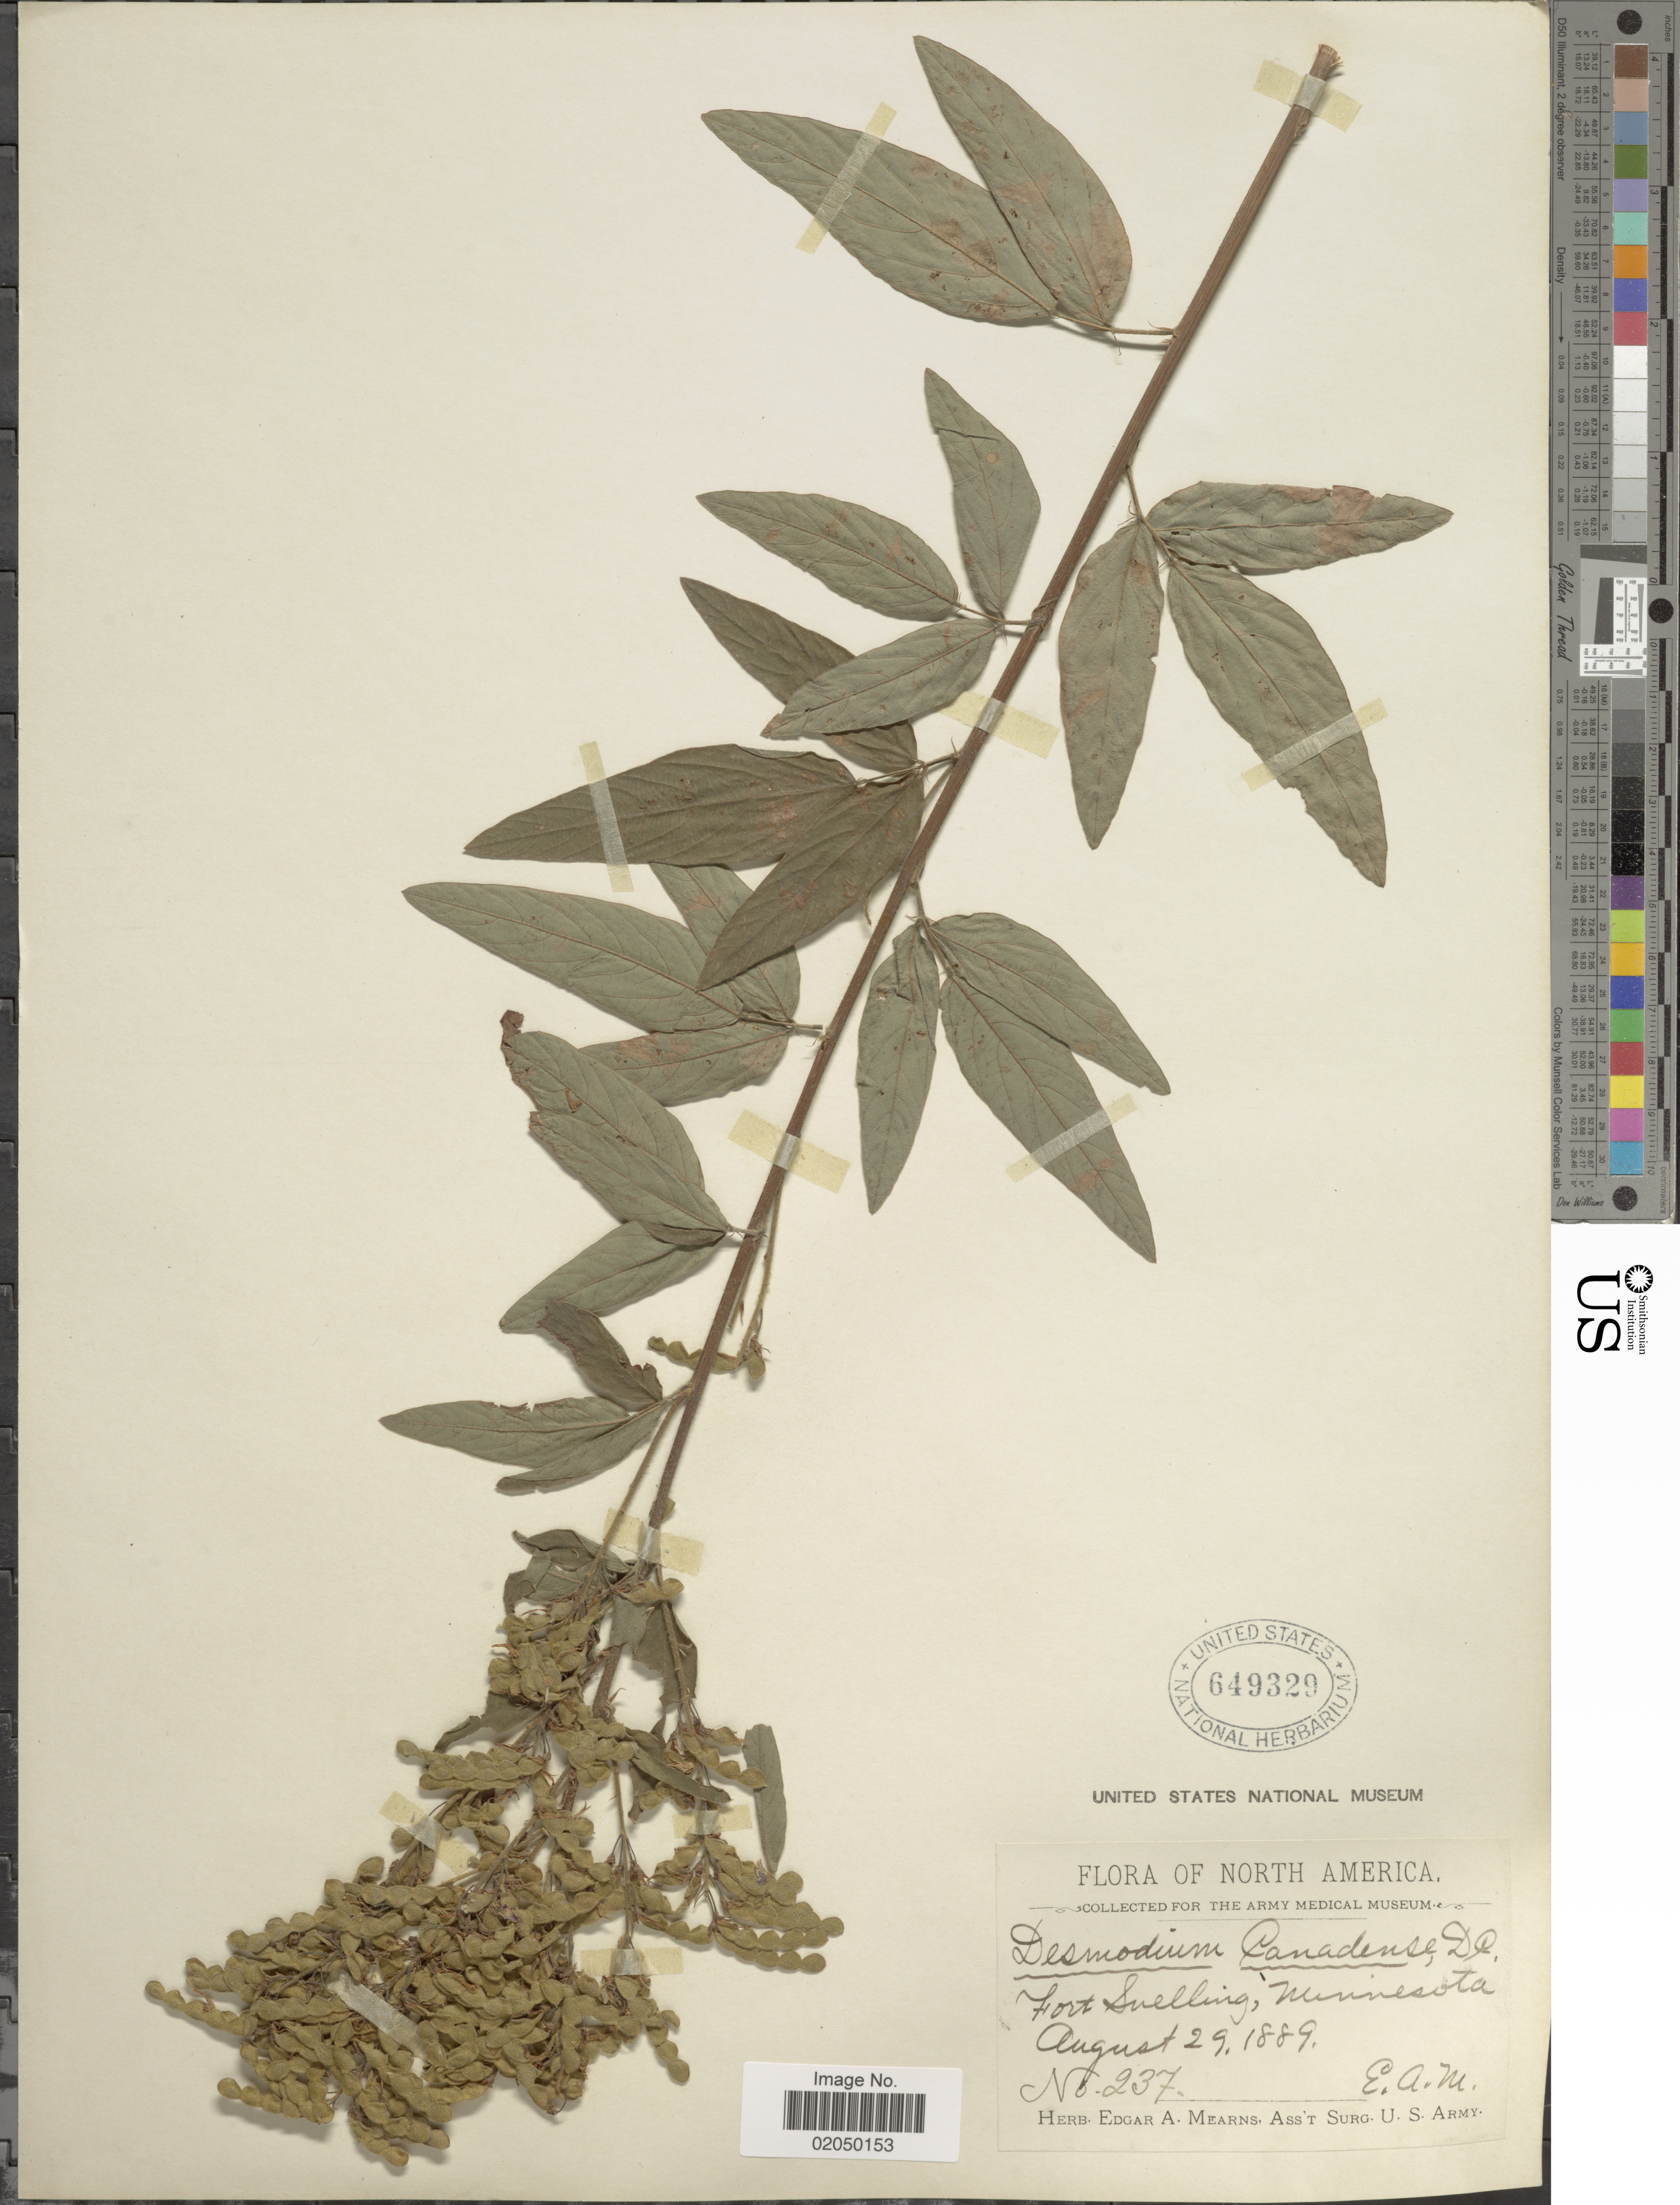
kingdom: Plantae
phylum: Tracheophyta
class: Magnoliopsida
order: Fabales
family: Fabaceae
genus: Desmodium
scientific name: Desmodium canadense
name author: (L.) DC.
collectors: E. A. Mearns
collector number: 237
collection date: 1889-08-29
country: United States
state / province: Minnesota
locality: Fort Snelling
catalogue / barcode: US 649329